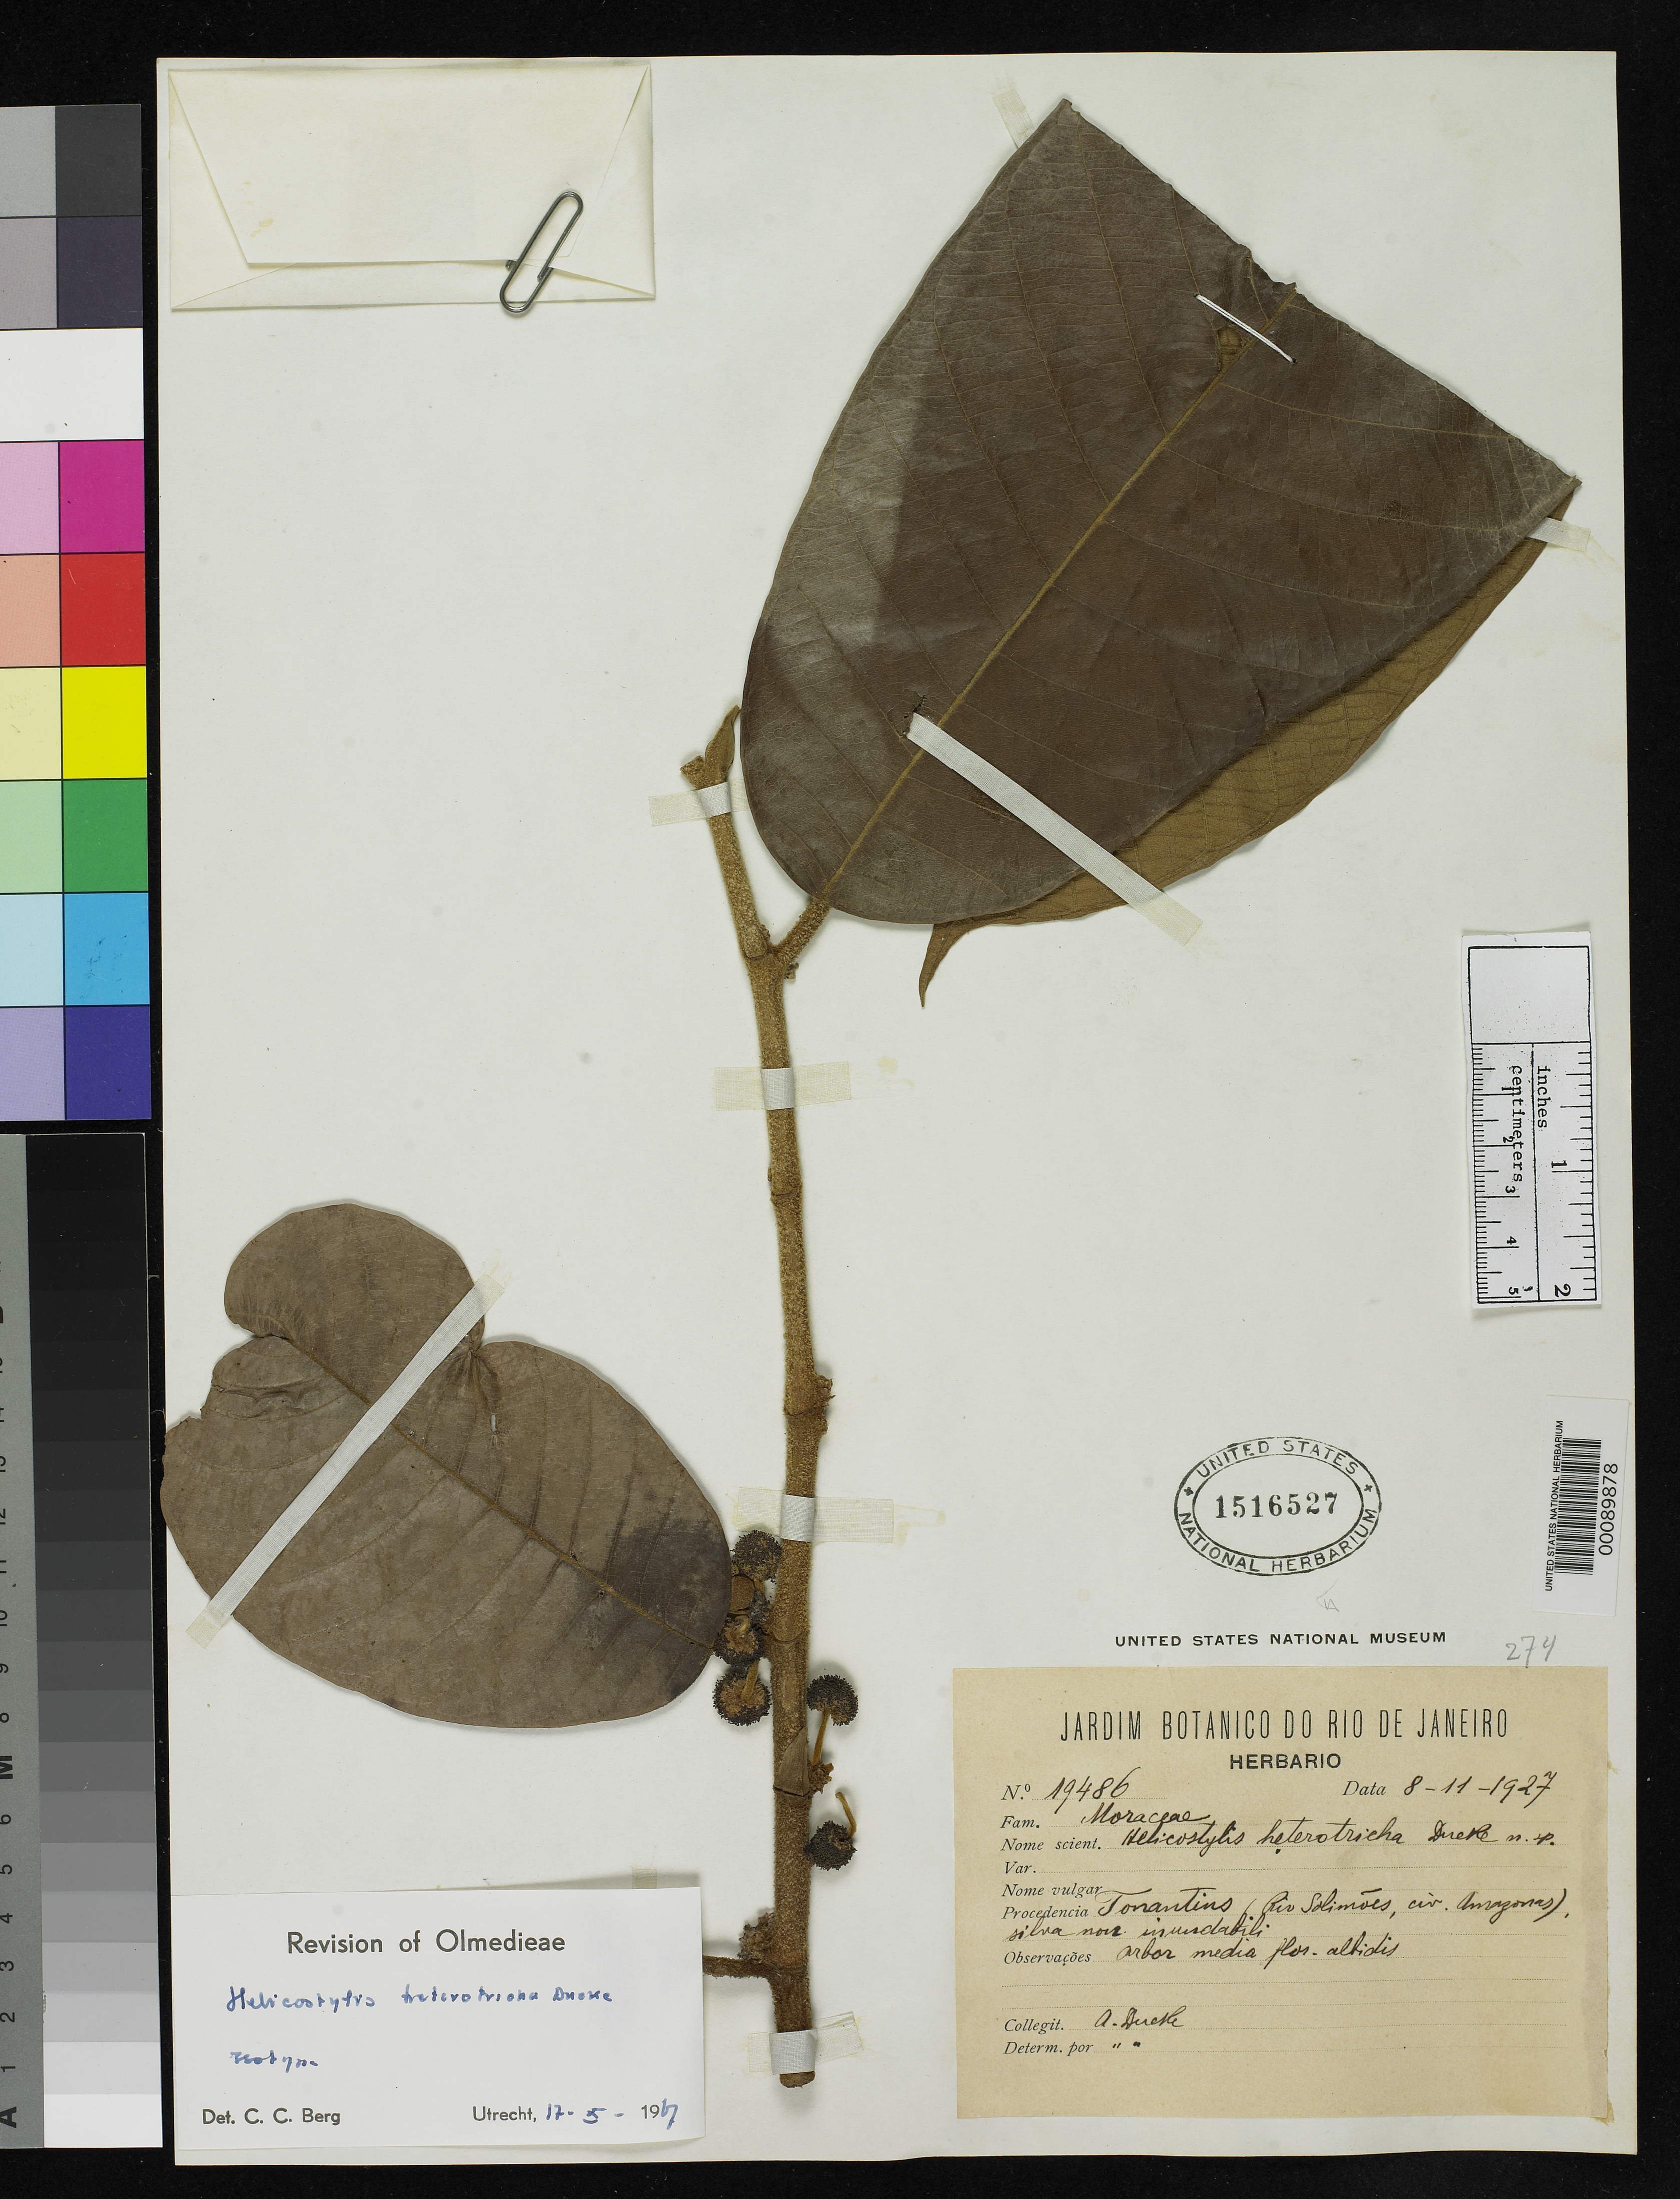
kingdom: Plantae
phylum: Tracheophyta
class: Magnoliopsida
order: Rosales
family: Moraceae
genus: Helicostylis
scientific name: Helicostylis heterotricha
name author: Ducke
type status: Isotype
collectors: A. Ducke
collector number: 19486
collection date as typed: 08 Nov 1927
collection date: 1927-11-08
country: Brazil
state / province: Amazonas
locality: Tonantins, Rio Solimoes.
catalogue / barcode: US 1516527